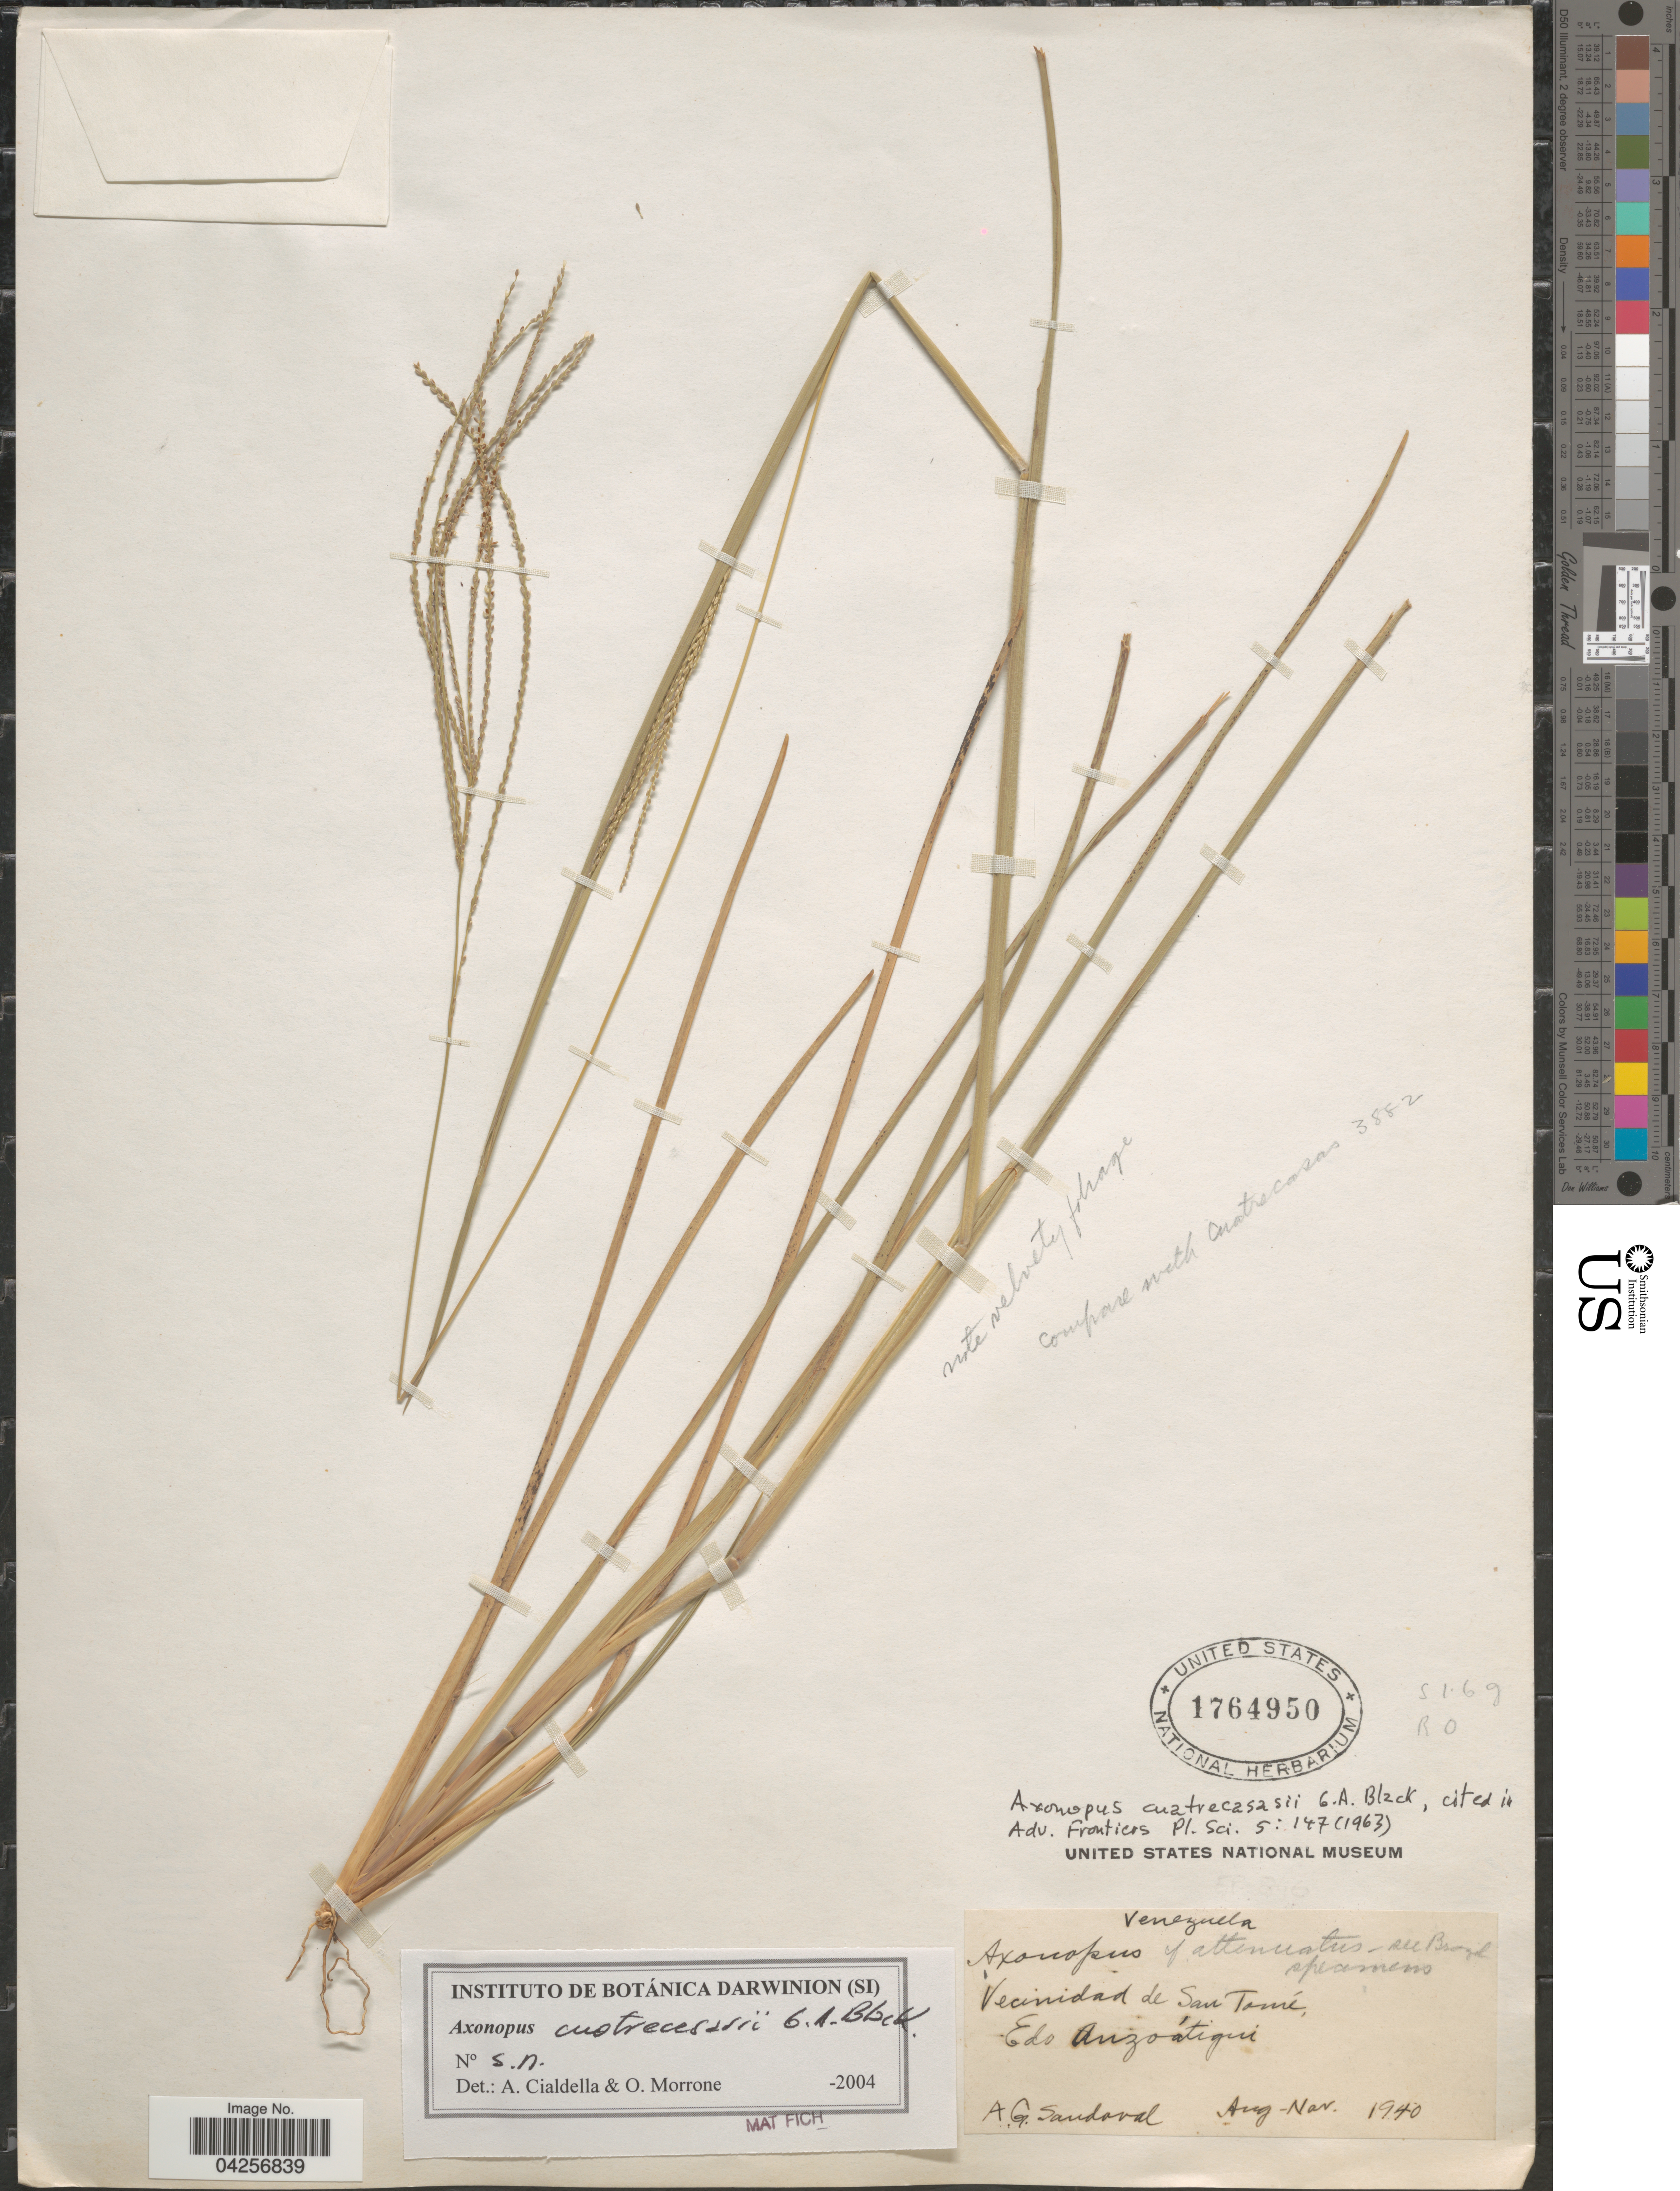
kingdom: Plantae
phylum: Tracheophyta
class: Liliopsida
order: Poales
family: Poaceae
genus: Axonopus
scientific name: Axonopus cuatrecasasii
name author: G.A. Black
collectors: A. G. Sandoval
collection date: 1940-08/1940-11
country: Venezuela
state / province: Anzoategui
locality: Vecindad de San Tomé.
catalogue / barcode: US 1764950